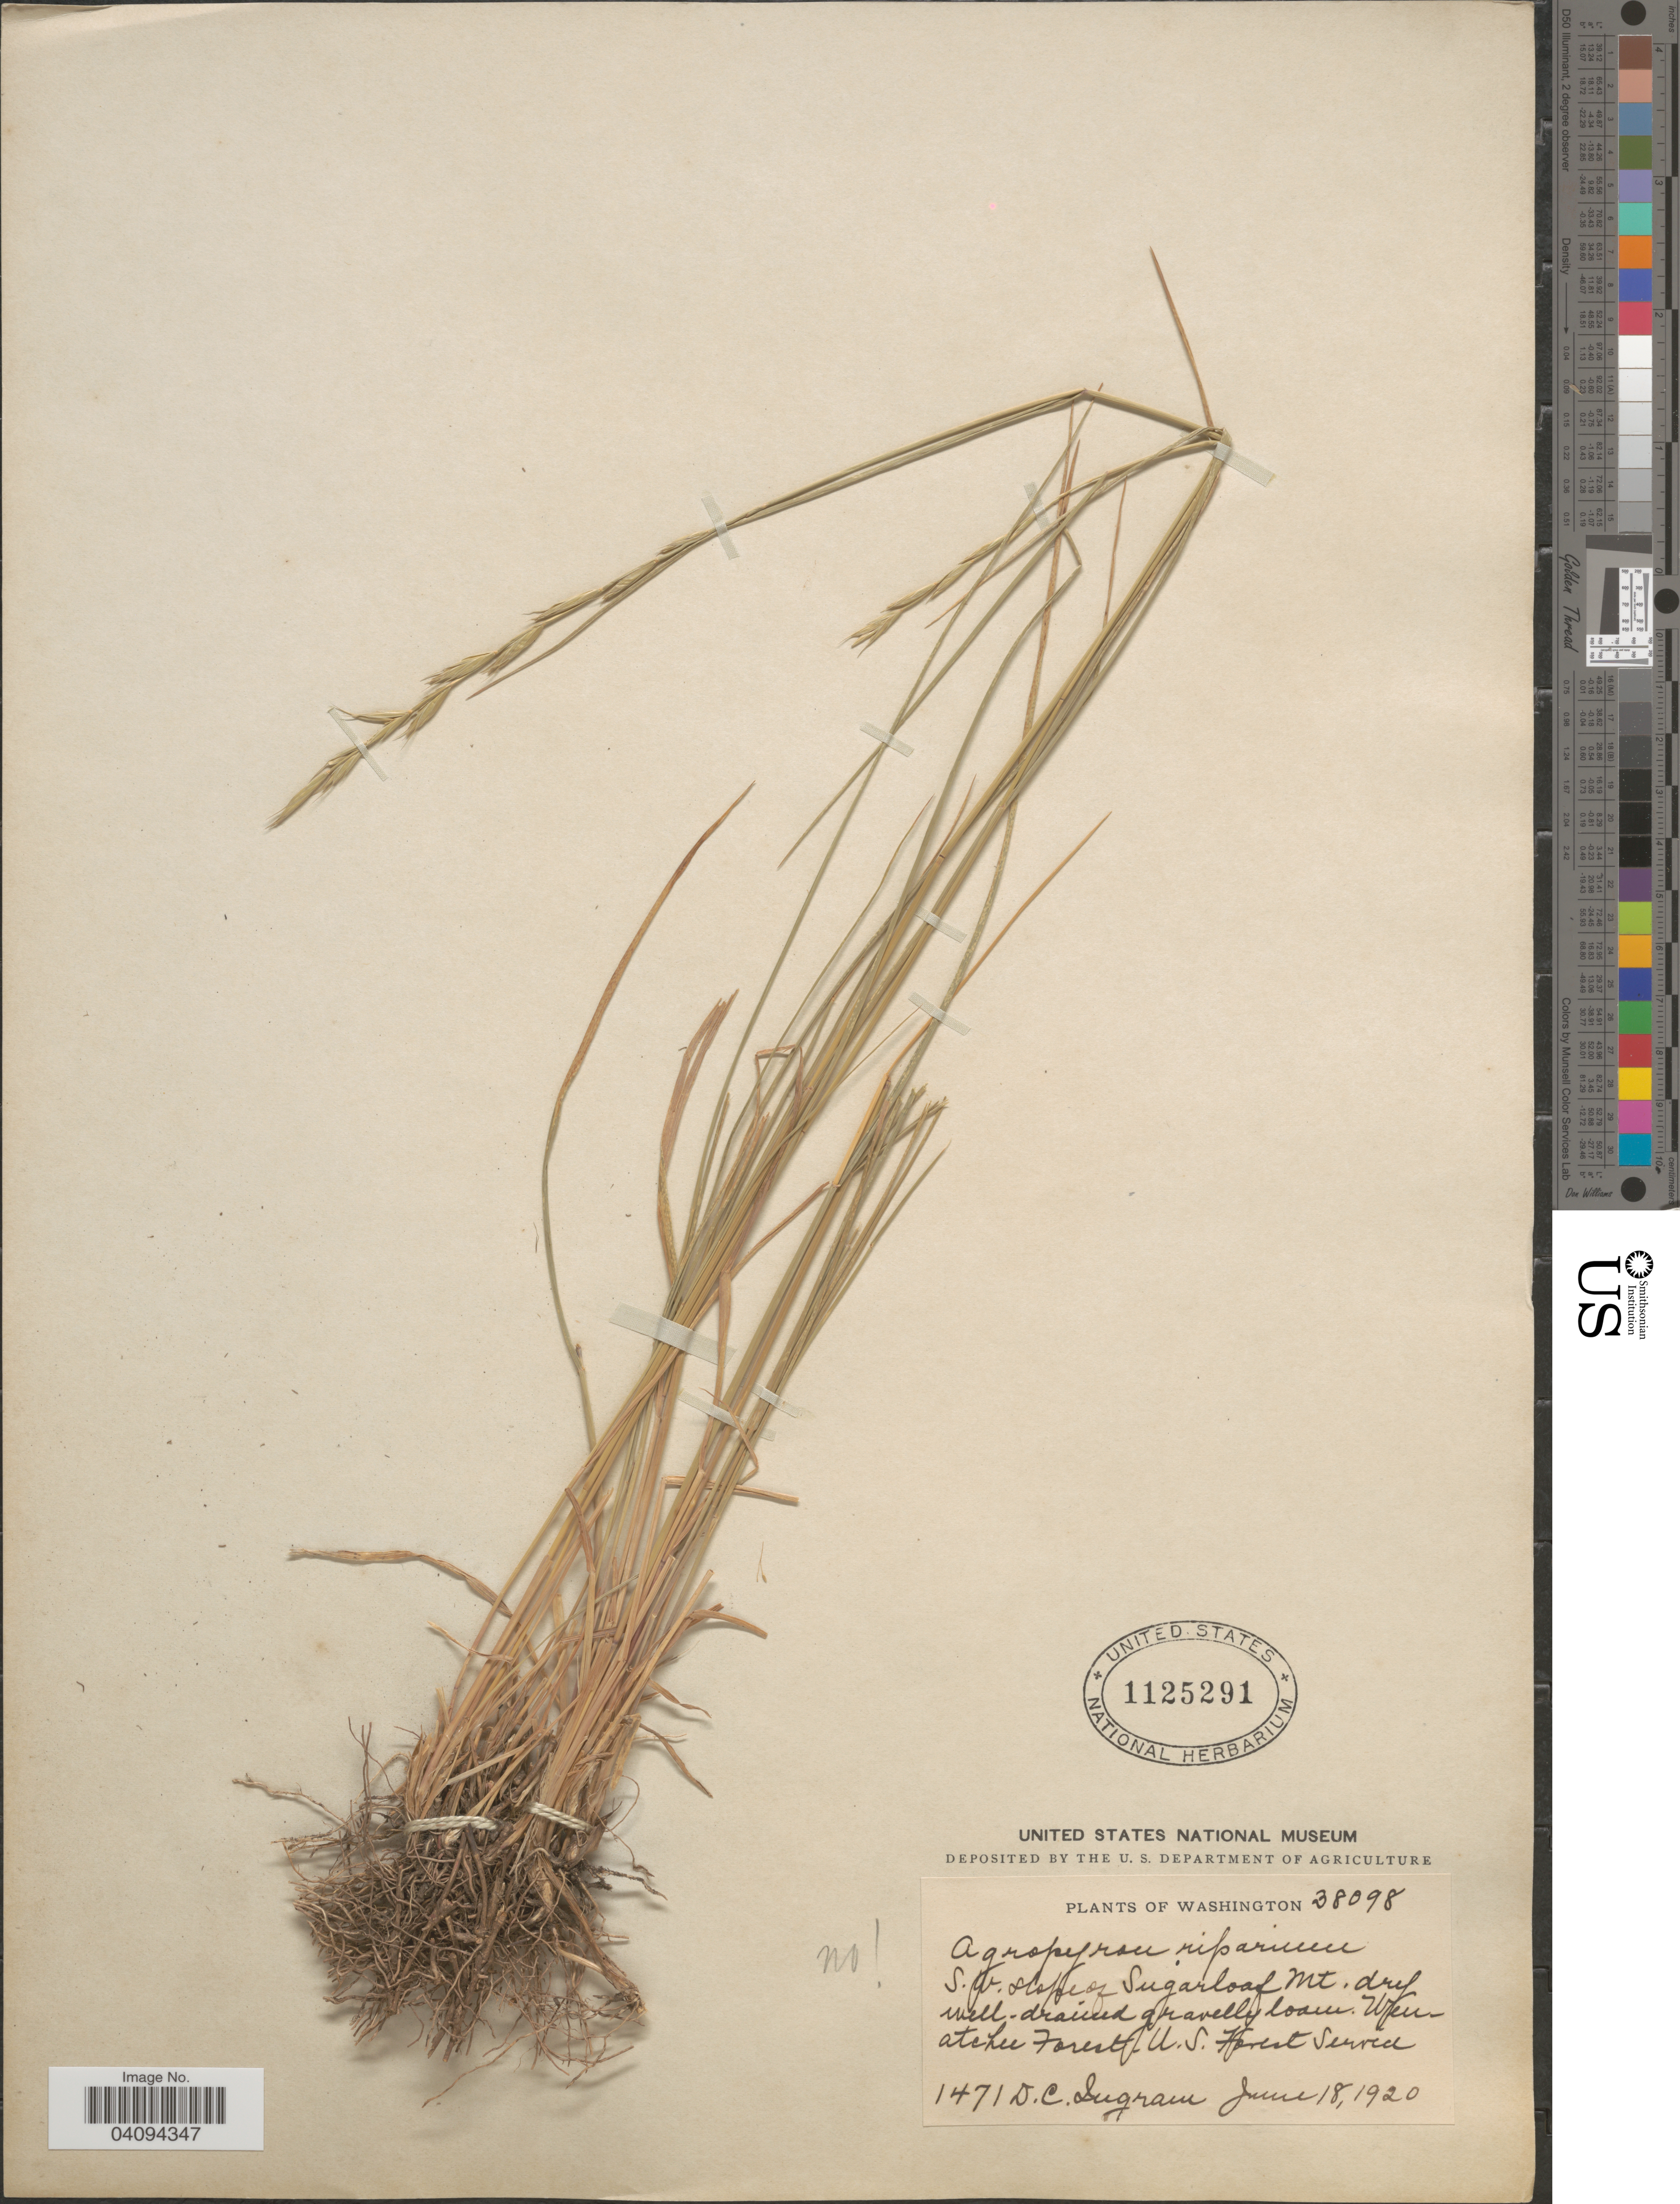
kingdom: Plantae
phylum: Tracheophyta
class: Liliopsida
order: Poales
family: Poaceae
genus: Elymus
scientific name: Elymus lanceolatus subsp. riparius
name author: (Scribn. & J.G. Sm.) Barkworth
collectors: D. Jugram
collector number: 1471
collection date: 1920-06-18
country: United States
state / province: Washington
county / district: Chelan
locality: S.W. slope of Sugarload Mt. dry well-drained gravelly loam. Wenatchee Forest. U.S. Forest Service.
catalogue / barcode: US 1125291